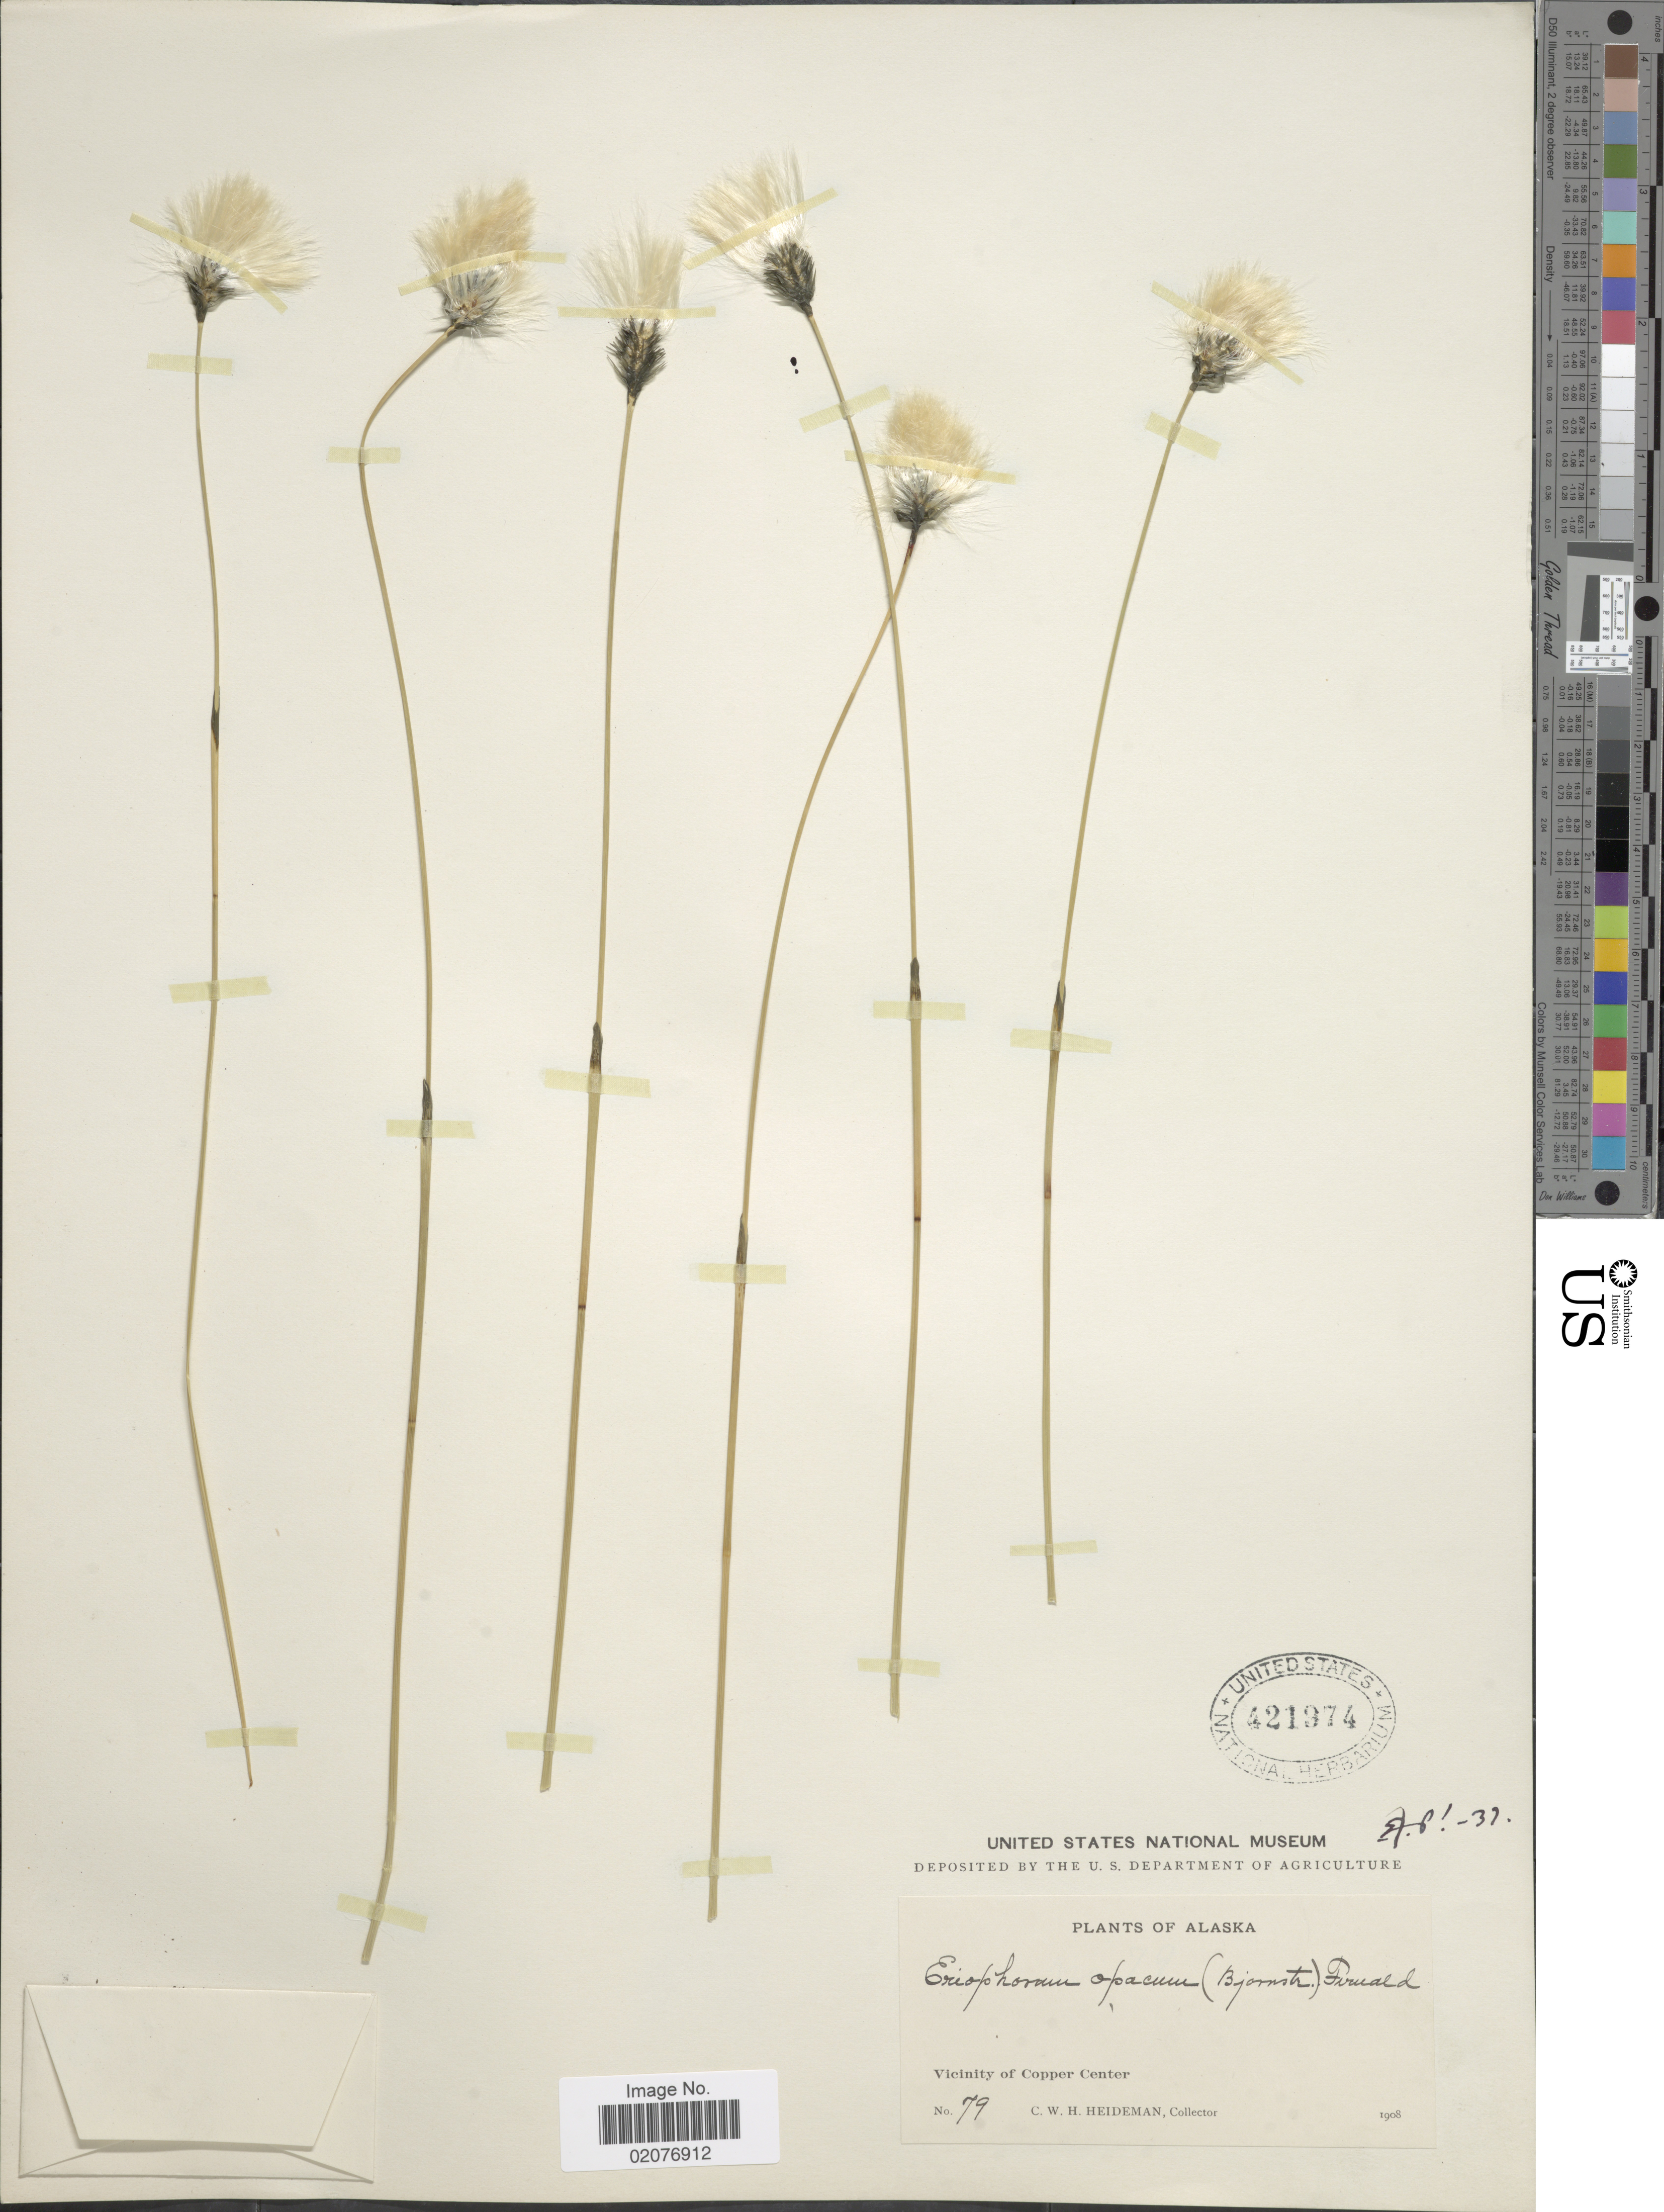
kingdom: Plantae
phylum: Tracheophyta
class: Liliopsida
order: Poales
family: Cyperaceae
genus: Eriophorum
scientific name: Eriophorum brachyantherum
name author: Trautv. & C.A. Mey.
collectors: C. Heideman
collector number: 79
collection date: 1908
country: United States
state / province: Alaska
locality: Vicinity of Copper Center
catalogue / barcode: US 421974